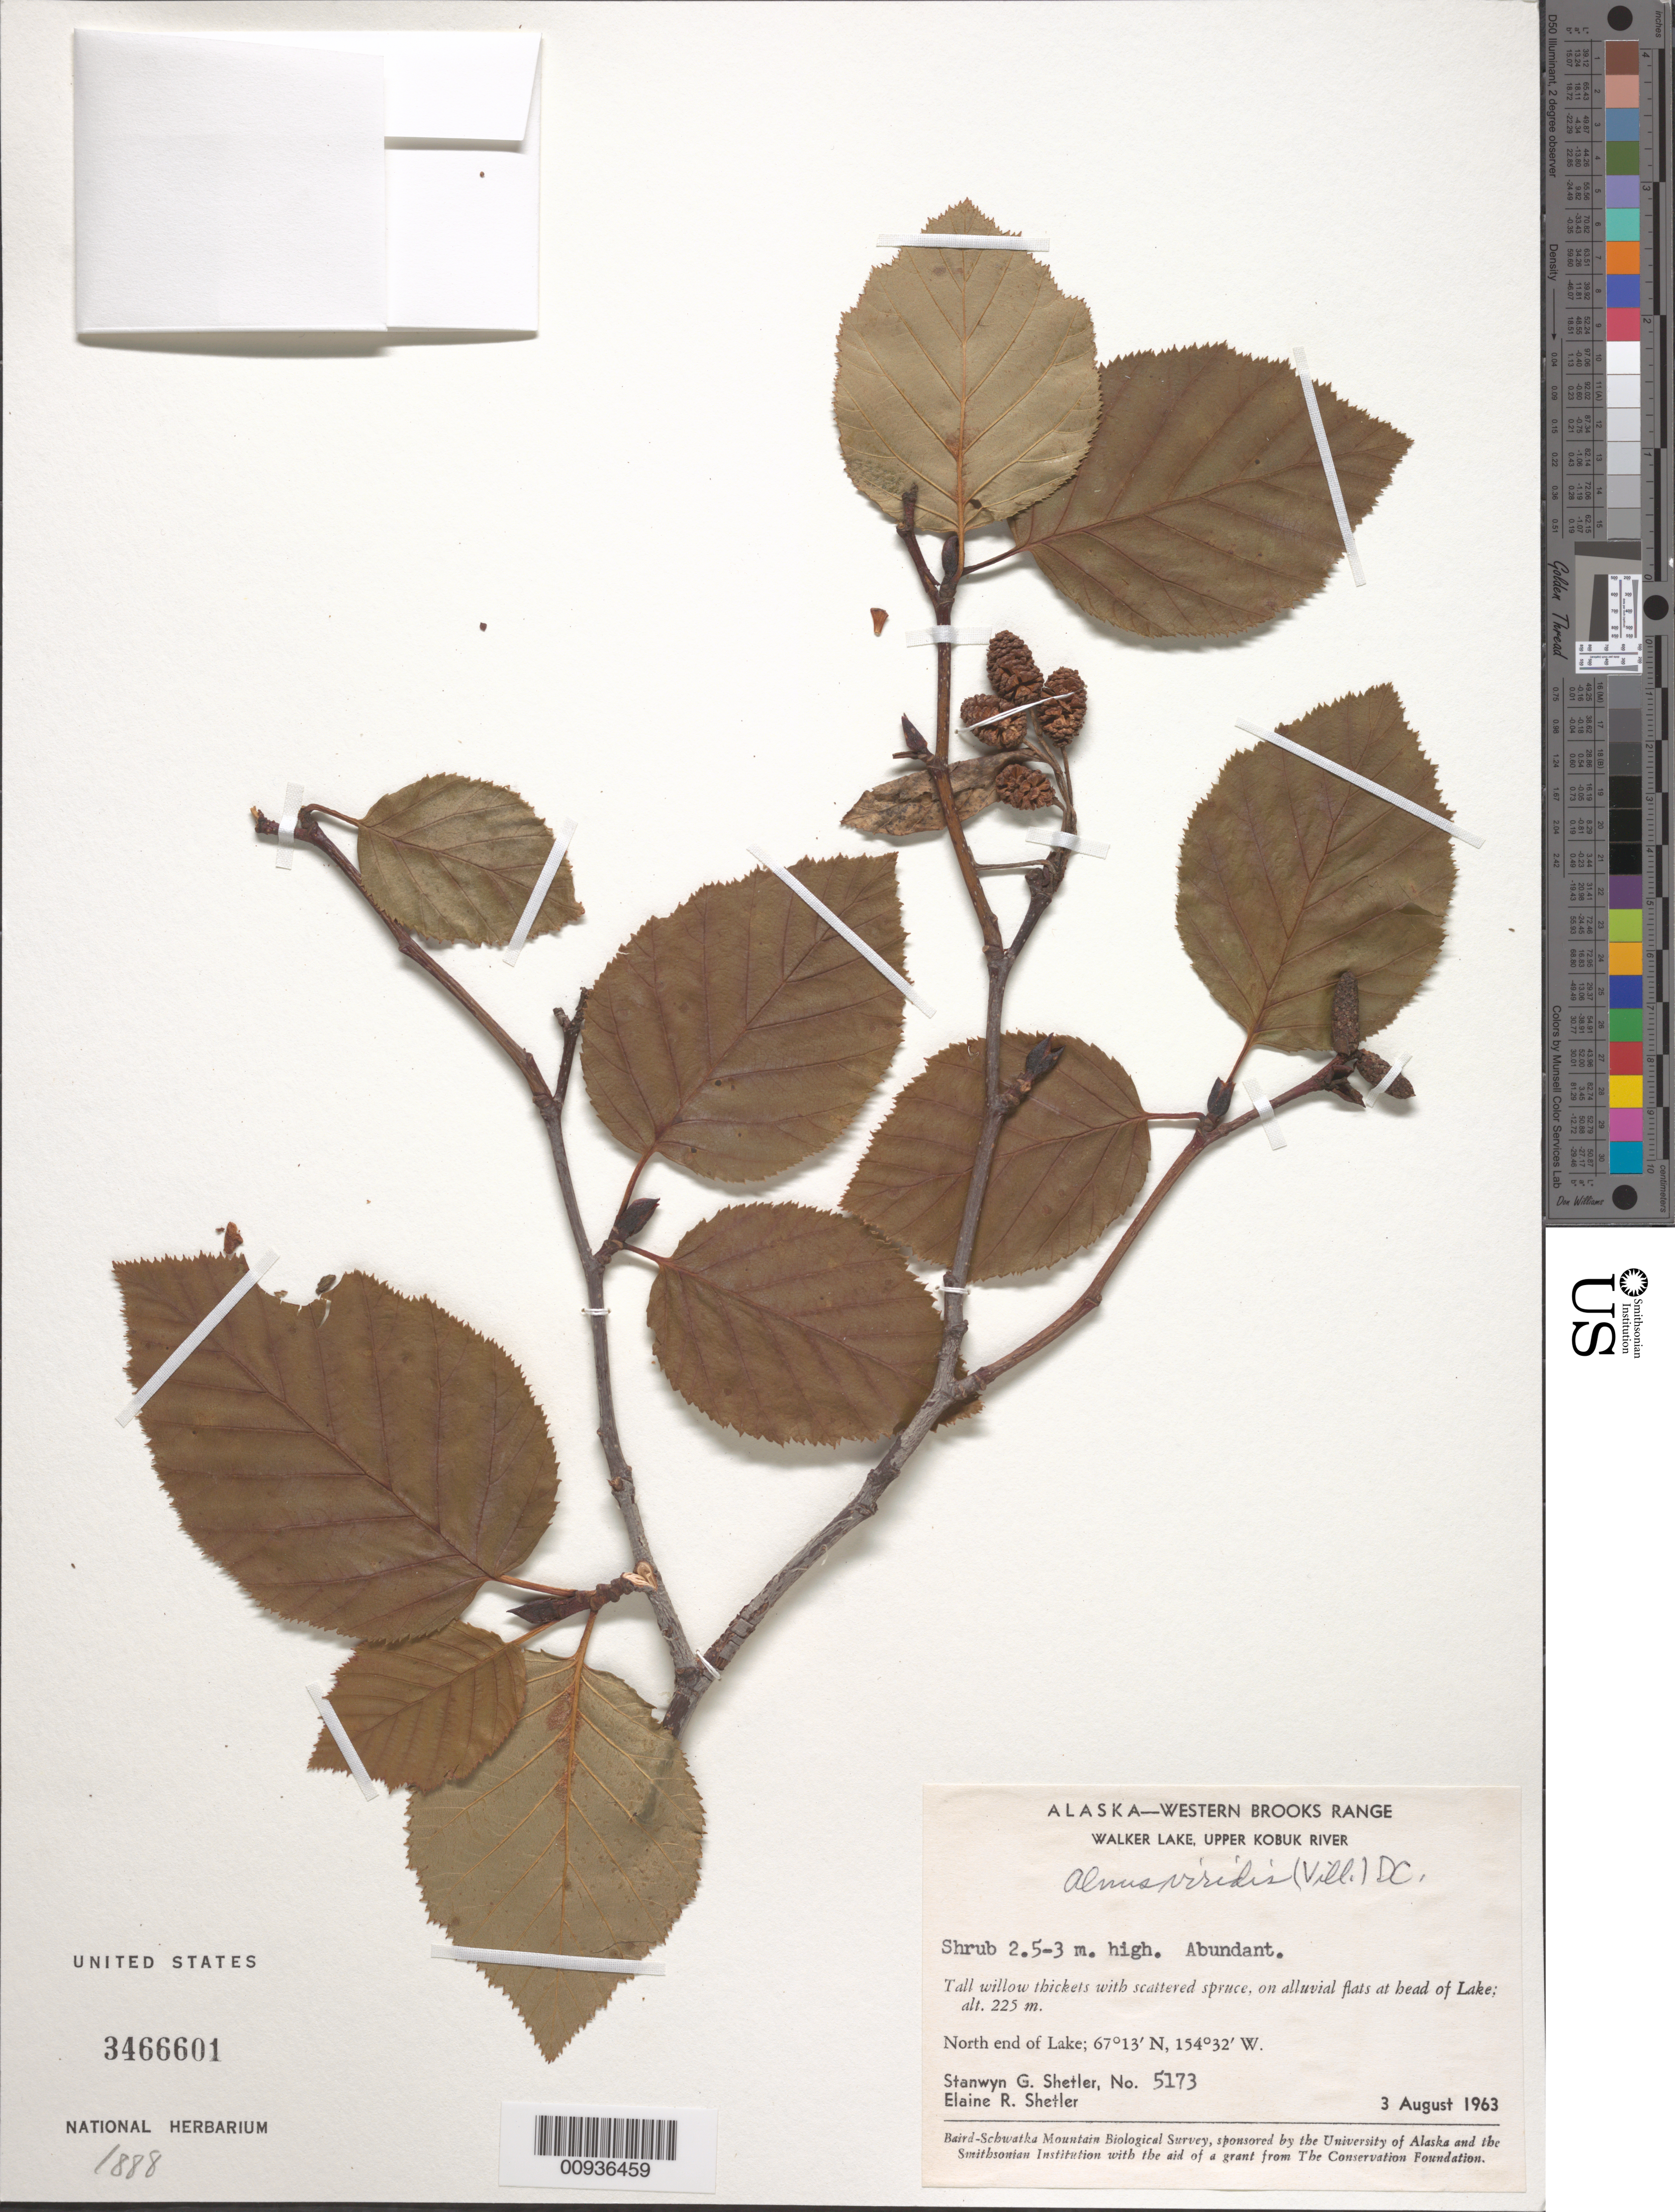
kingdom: Plantae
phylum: Tracheophyta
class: Magnoliopsida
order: Fagales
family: Betulaceae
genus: Alnus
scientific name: Alnus viridis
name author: (Chaix) DC.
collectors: S. Shetler & E. R. Shetler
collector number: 5173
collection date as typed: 03 Aug 1963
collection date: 1963-08-03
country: United States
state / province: Alaska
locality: North end of Walker Lake. Western Brooks Range, Upper Kobuk River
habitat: Tall willow thickets with scattered spruce, on alluvial flats at head of Lake.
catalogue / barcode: US 3466601